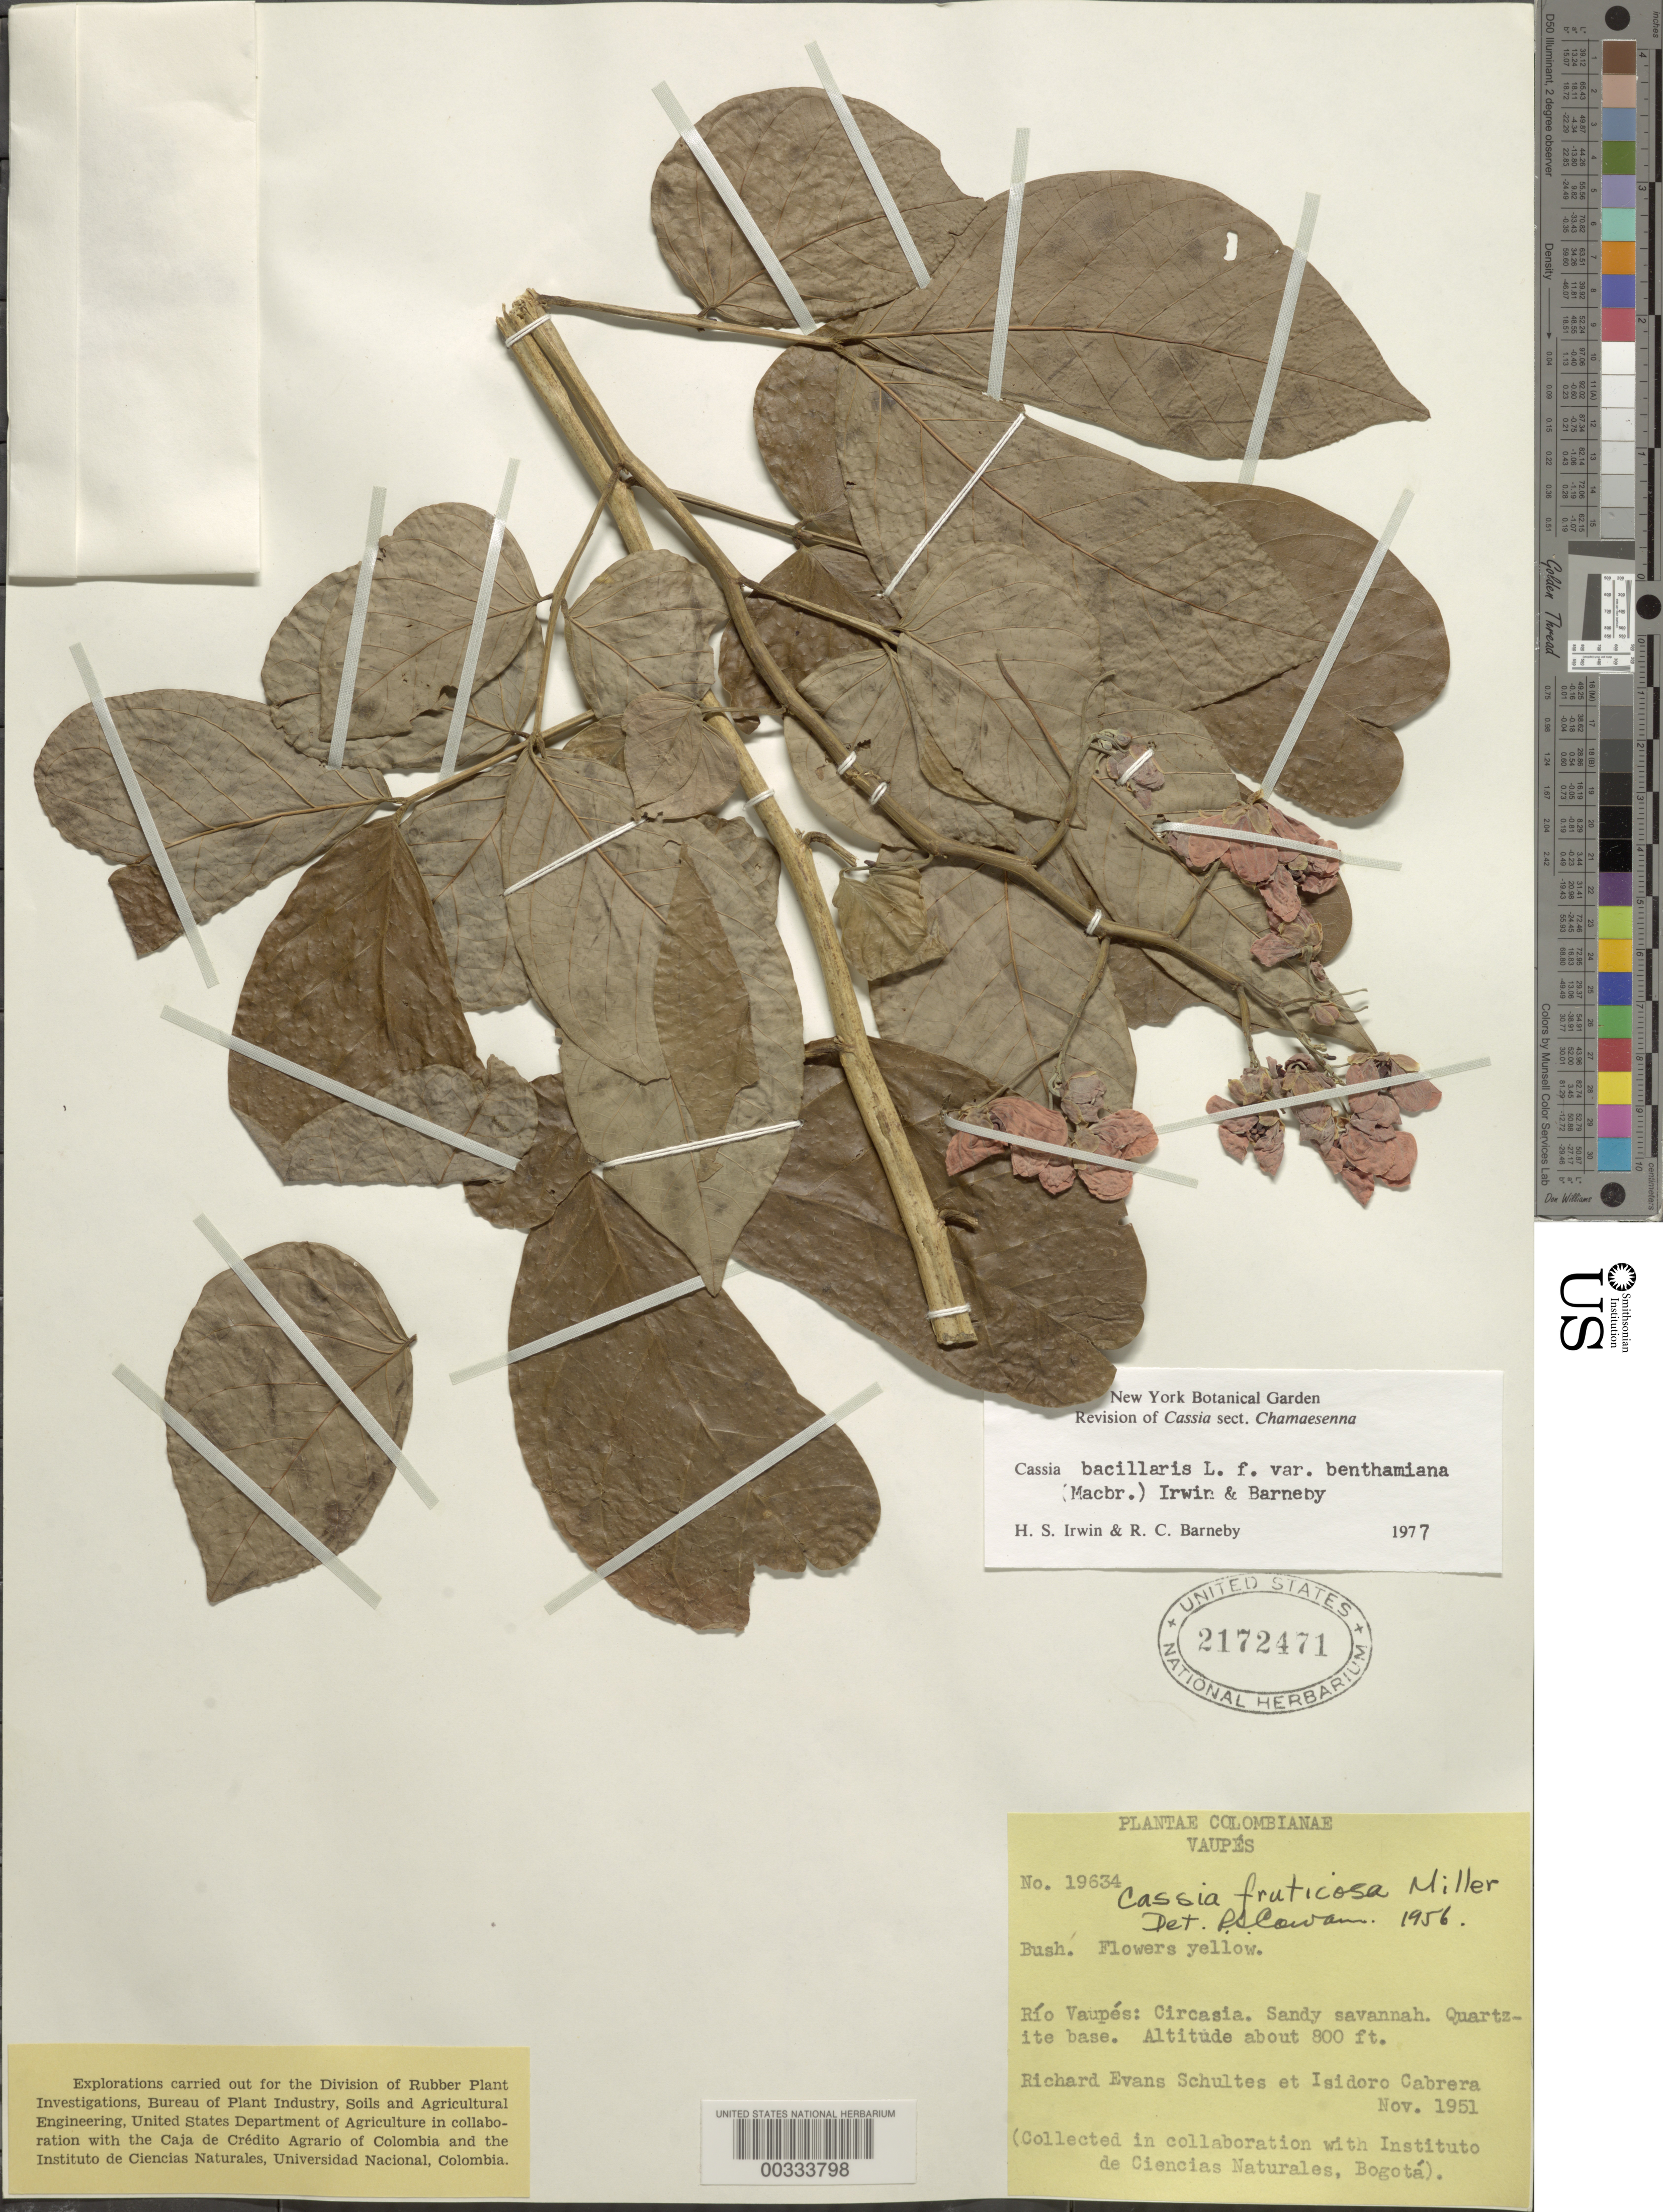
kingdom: Plantae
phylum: Tracheophyta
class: Magnoliopsida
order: Fabales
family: Fabaceae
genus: Senna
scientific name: Senna bacillaris var. benthamiana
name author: (J.F. Macbr.) H.S. Irwin & Barneby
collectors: R. E. Schultes & I. Cabrera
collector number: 19634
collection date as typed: Nov 1951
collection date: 1951-11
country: Colombia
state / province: Vaupés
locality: Rio Vaupes, Circasia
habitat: Sandy savanna; quartzite base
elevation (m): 244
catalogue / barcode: US 2172471